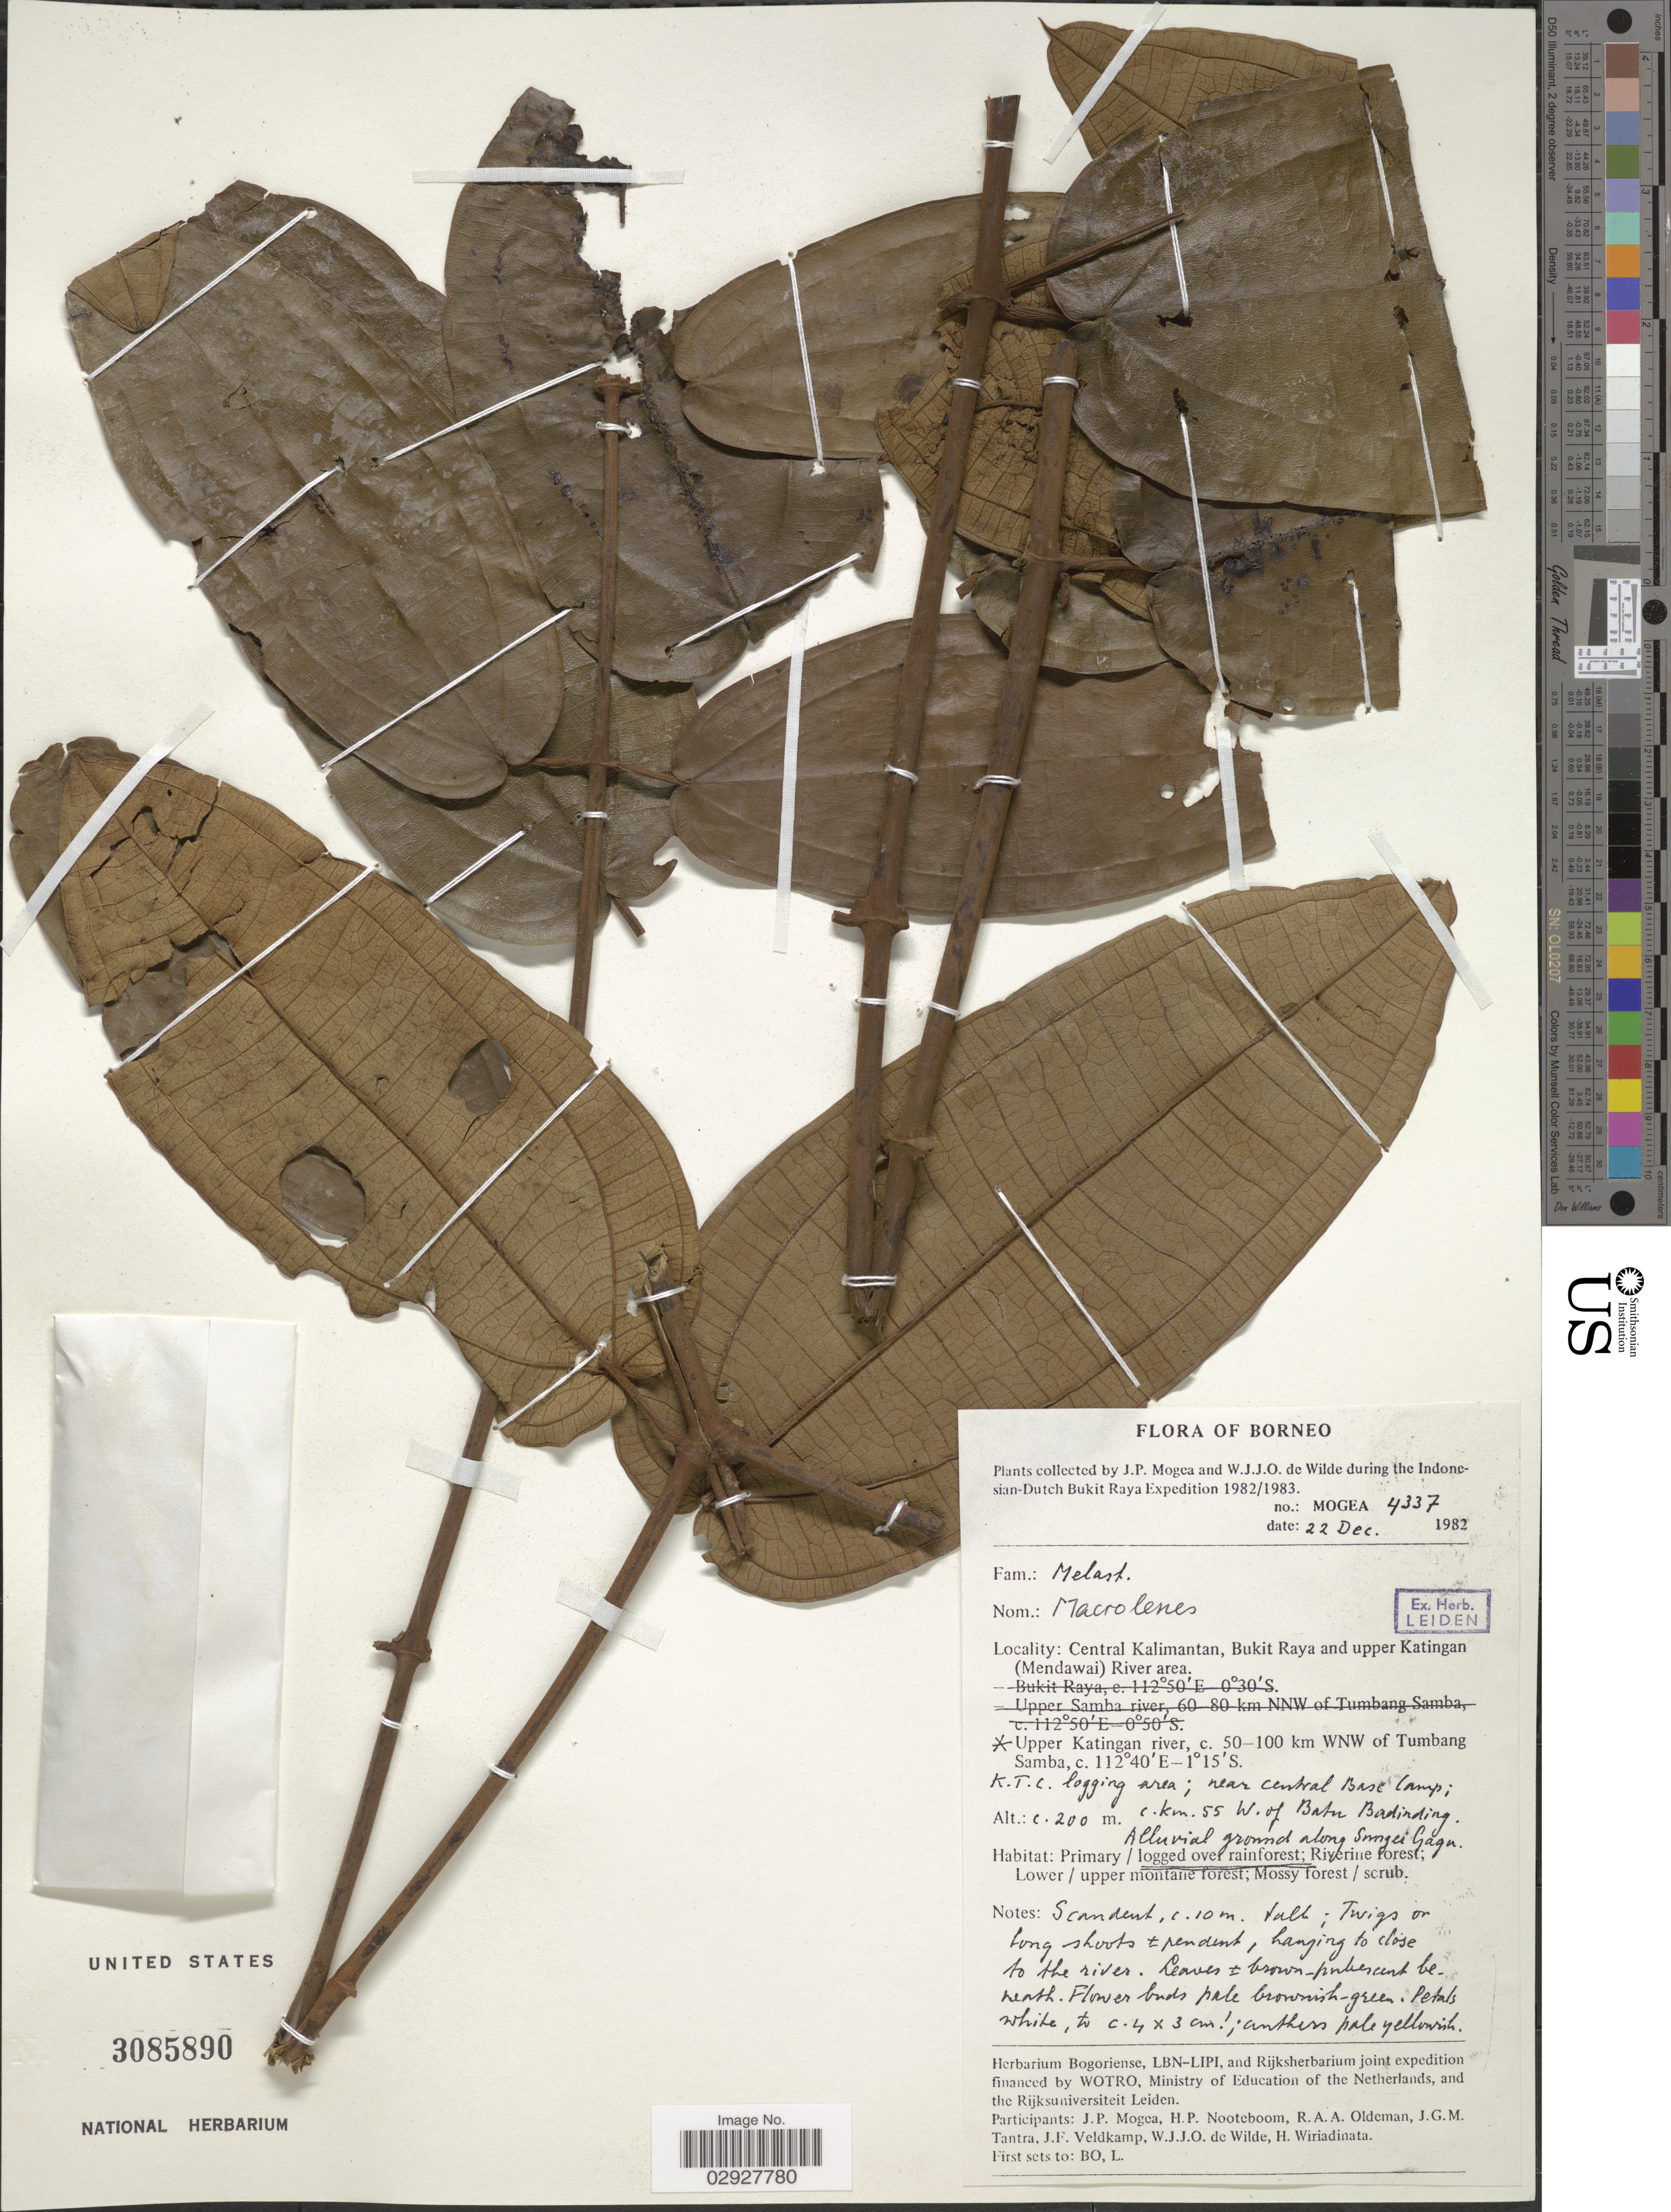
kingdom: Plantae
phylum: Tracheophyta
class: Magnoliopsida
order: Myrtales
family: Melastomataceae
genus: Macrolenes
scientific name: Macrolenes pachygyna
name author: (Korth.) M.P. Nayar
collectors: J. Mogea & W. J. de Wilde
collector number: MOGEA 4337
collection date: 1982-12-22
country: Indonesia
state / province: Kalimantan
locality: Borneo. Central Kalimantan, Bukit Raya and upper Katingan (Mendawai) River area. Upper Katingan river, c. 50-100 km WNW of Tumbang Samba. K.T.C. logging area; near central Base Camp, c. km. 55 W. of Batu Badinding.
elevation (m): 200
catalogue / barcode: US 3085890